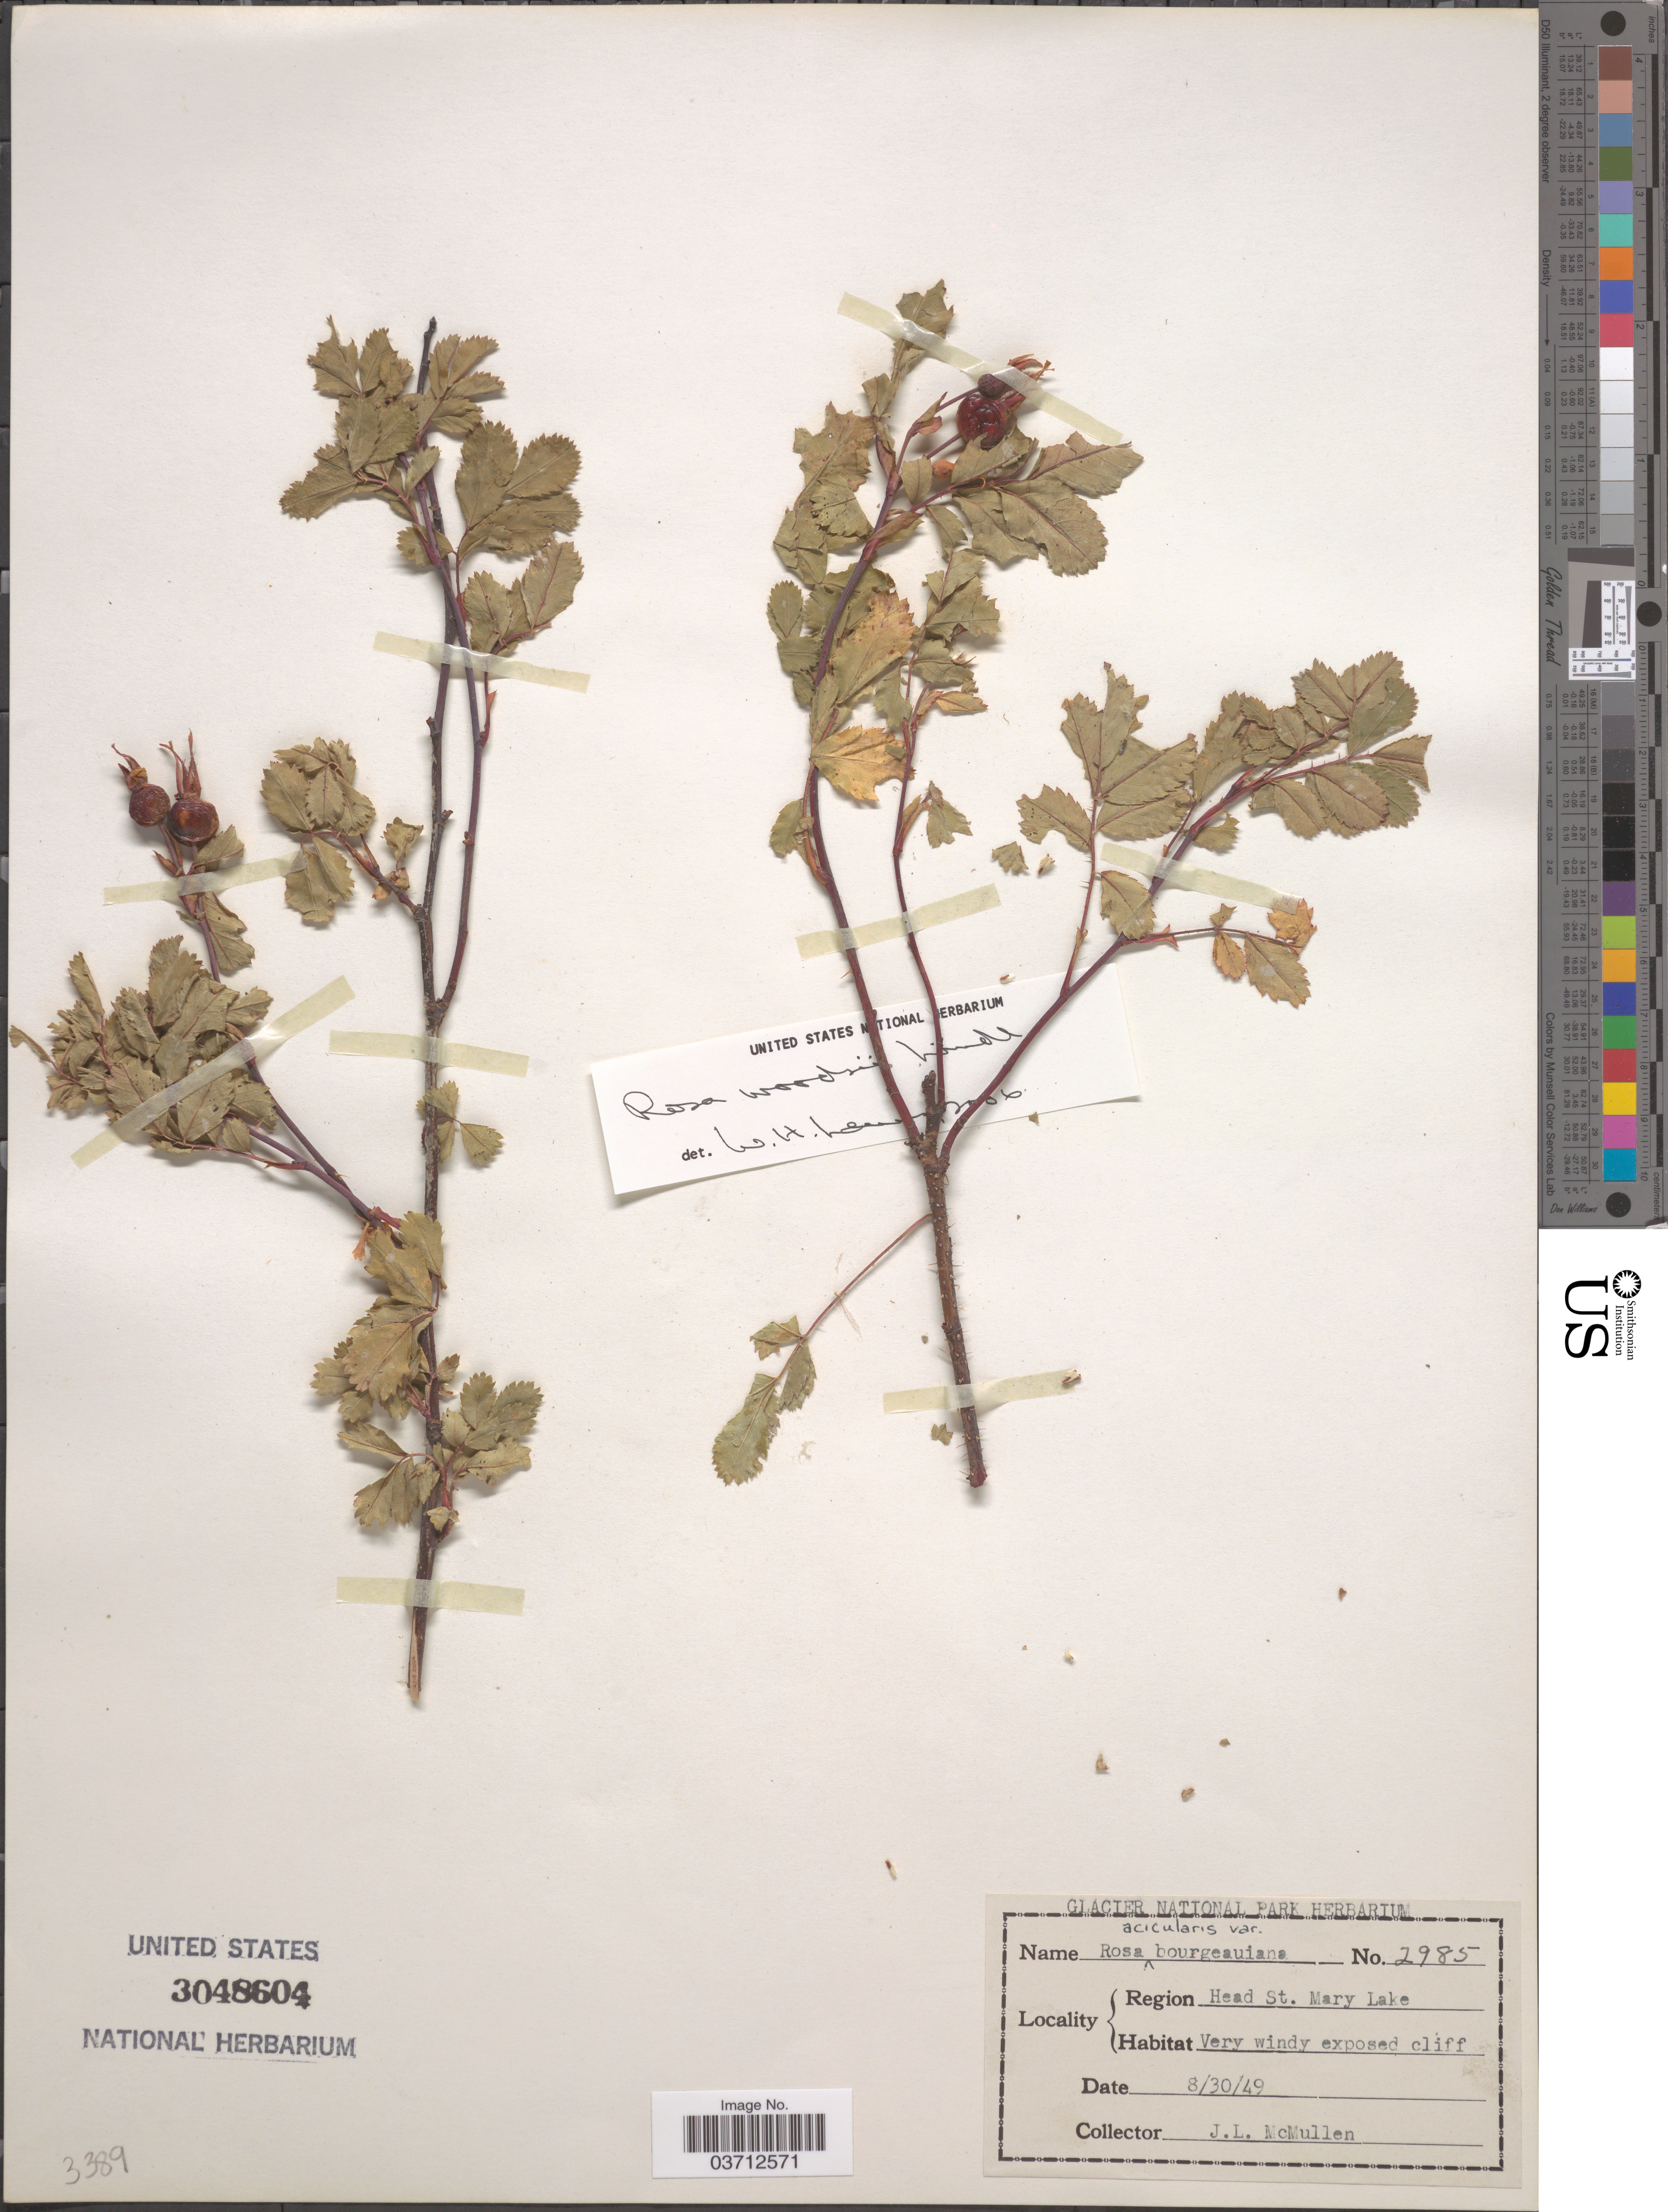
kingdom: Plantae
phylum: Tracheophyta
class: Magnoliopsida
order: Rosales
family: Rosaceae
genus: Rosa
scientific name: Rosa woodsii var. ultramontana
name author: Lindl.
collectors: J. McMullen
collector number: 2985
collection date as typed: Transcribed d/m/y: 30/8/49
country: United States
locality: Region Head St. Mary Lake.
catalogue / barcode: US 3048604